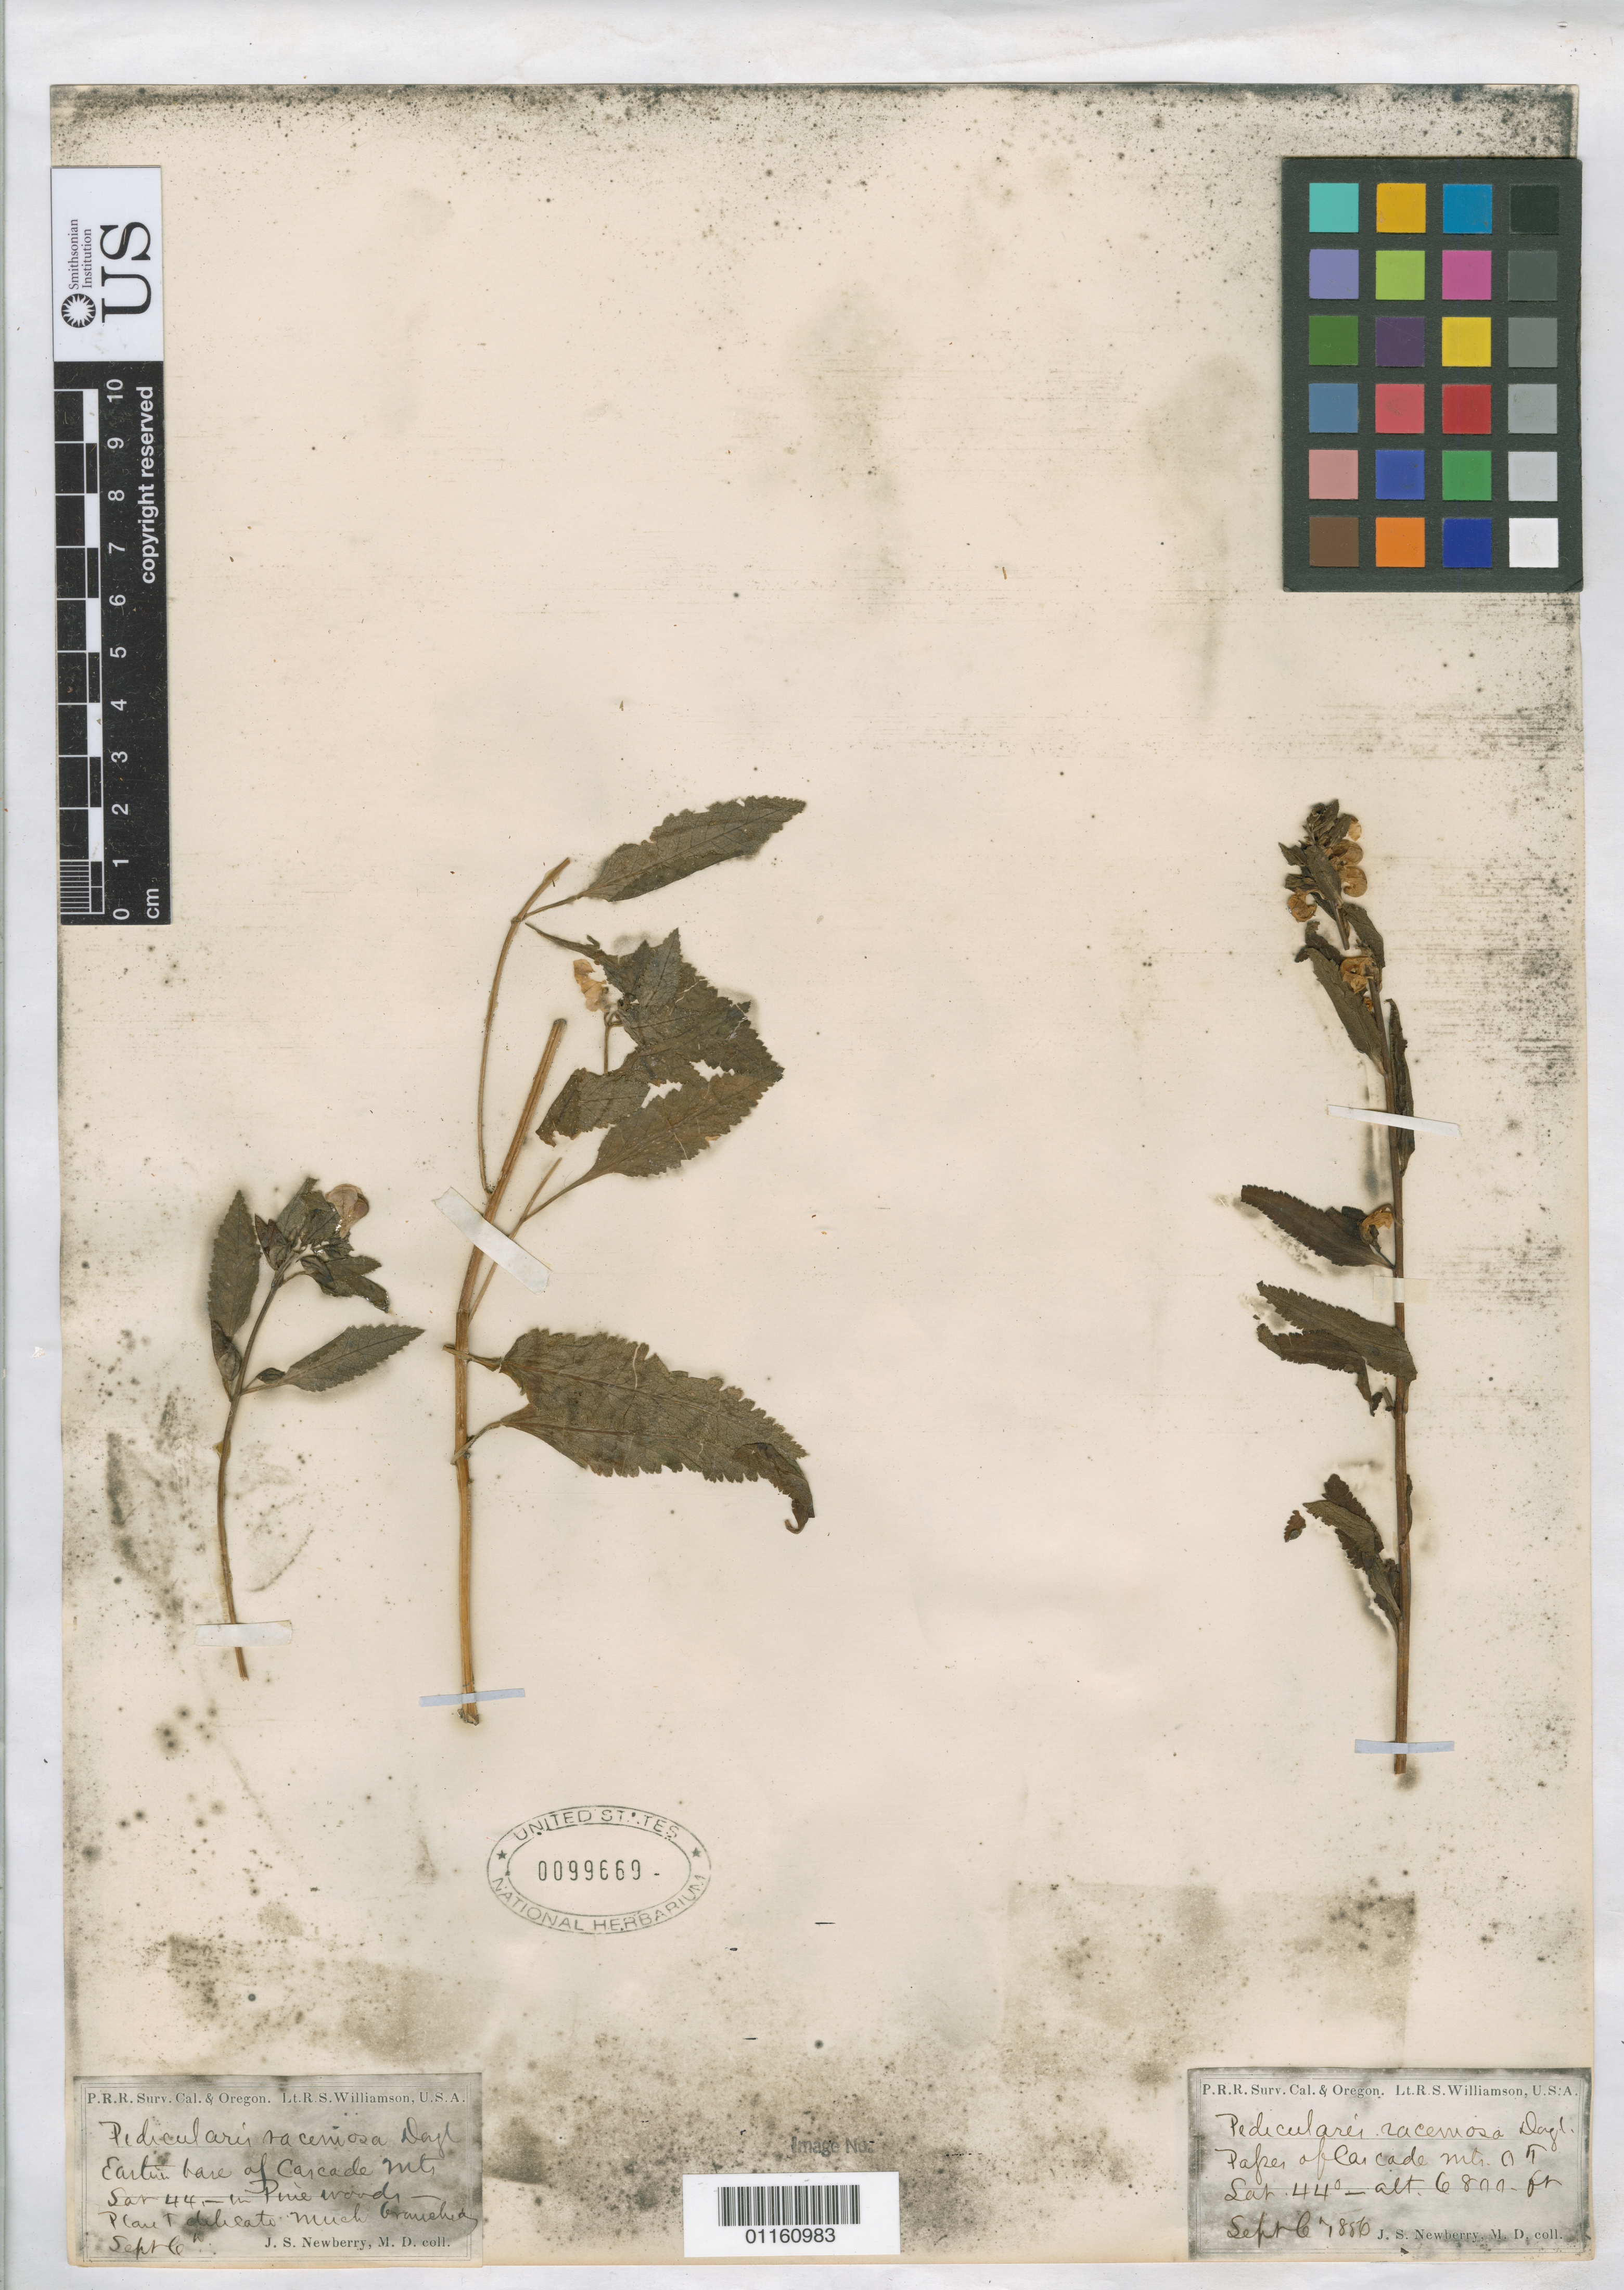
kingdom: Plantae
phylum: Tracheophyta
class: Magnoliopsida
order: Lamiales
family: Orobanchaceae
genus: Pedicularis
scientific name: Pedicularis racemosa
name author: Douglas ex Benth.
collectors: J. S. Newberry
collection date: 1886-09-06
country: United States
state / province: Oregon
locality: Cascade Mts.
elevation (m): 2073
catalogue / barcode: US 99669